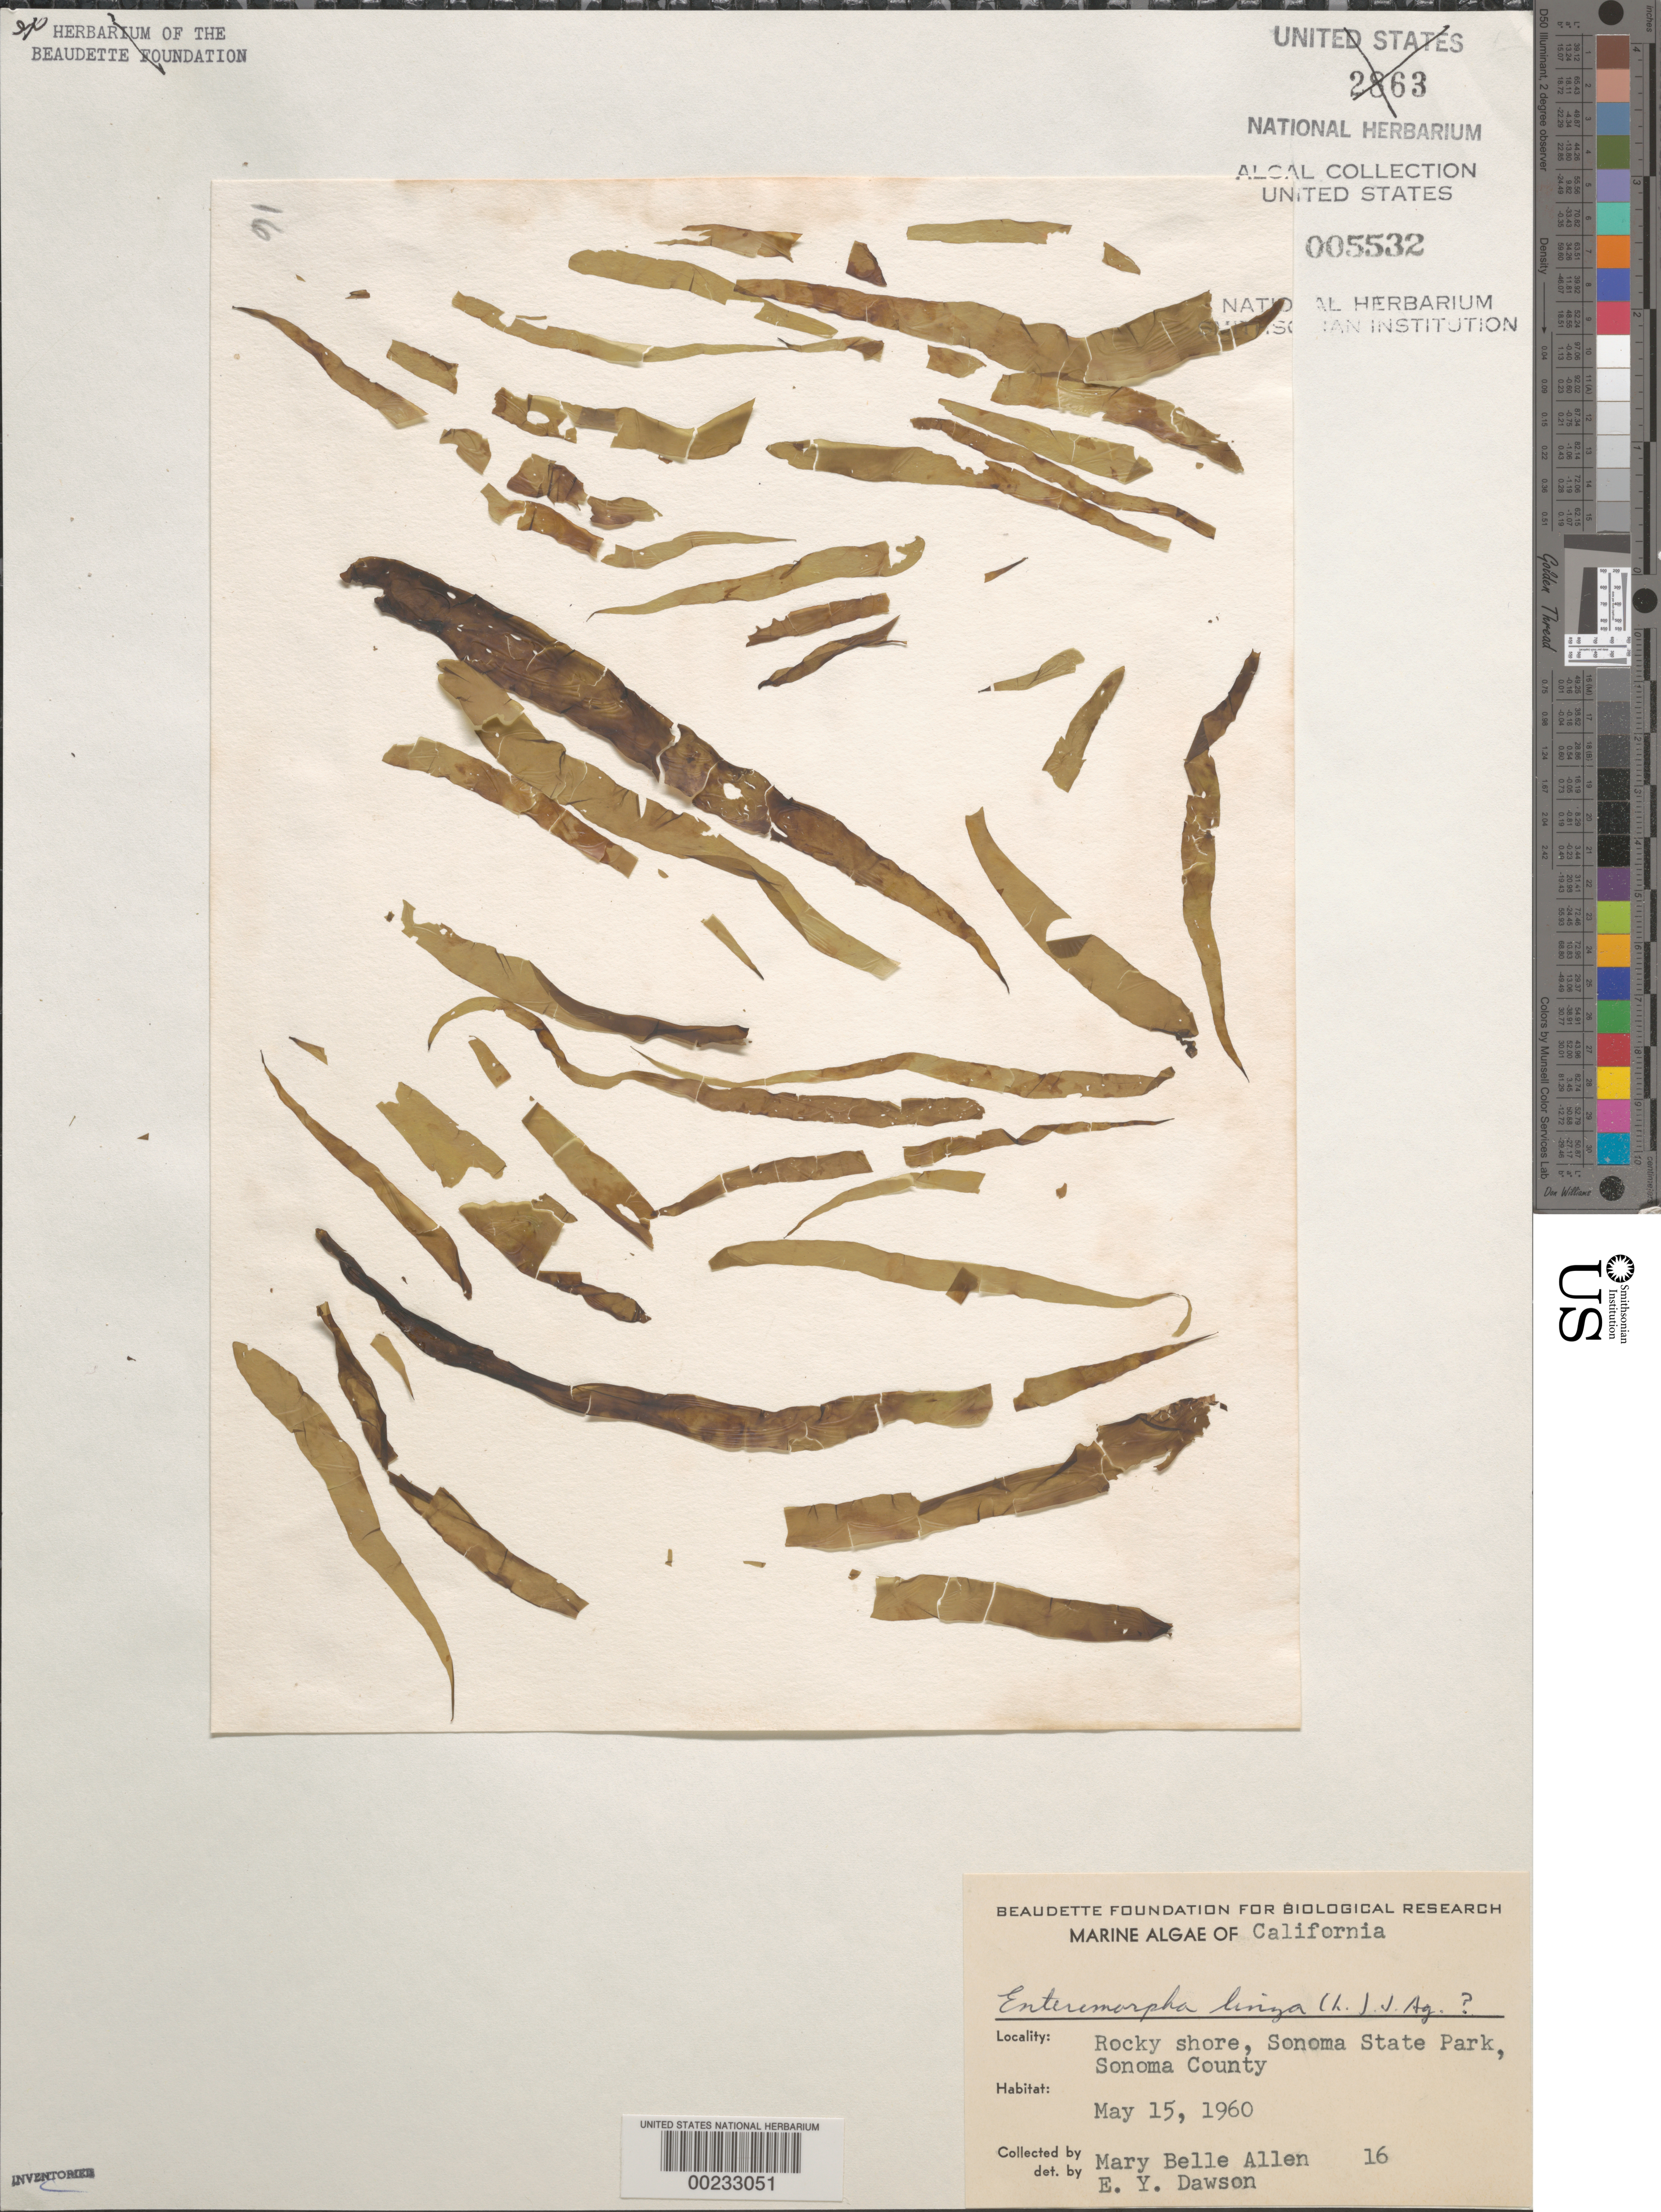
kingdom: Plantae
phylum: Chlorophyta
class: Ulvophyceae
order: Ulvales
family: Ulvaceae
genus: Ulva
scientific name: Ulva clathrata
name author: (Roth) C. Agardh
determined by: Algae name updating Project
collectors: M. B. Allen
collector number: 16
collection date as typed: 15 May 1960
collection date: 1960-05-15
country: United States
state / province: California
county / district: Sonoma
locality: Sonoma State Park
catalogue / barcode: US 5532